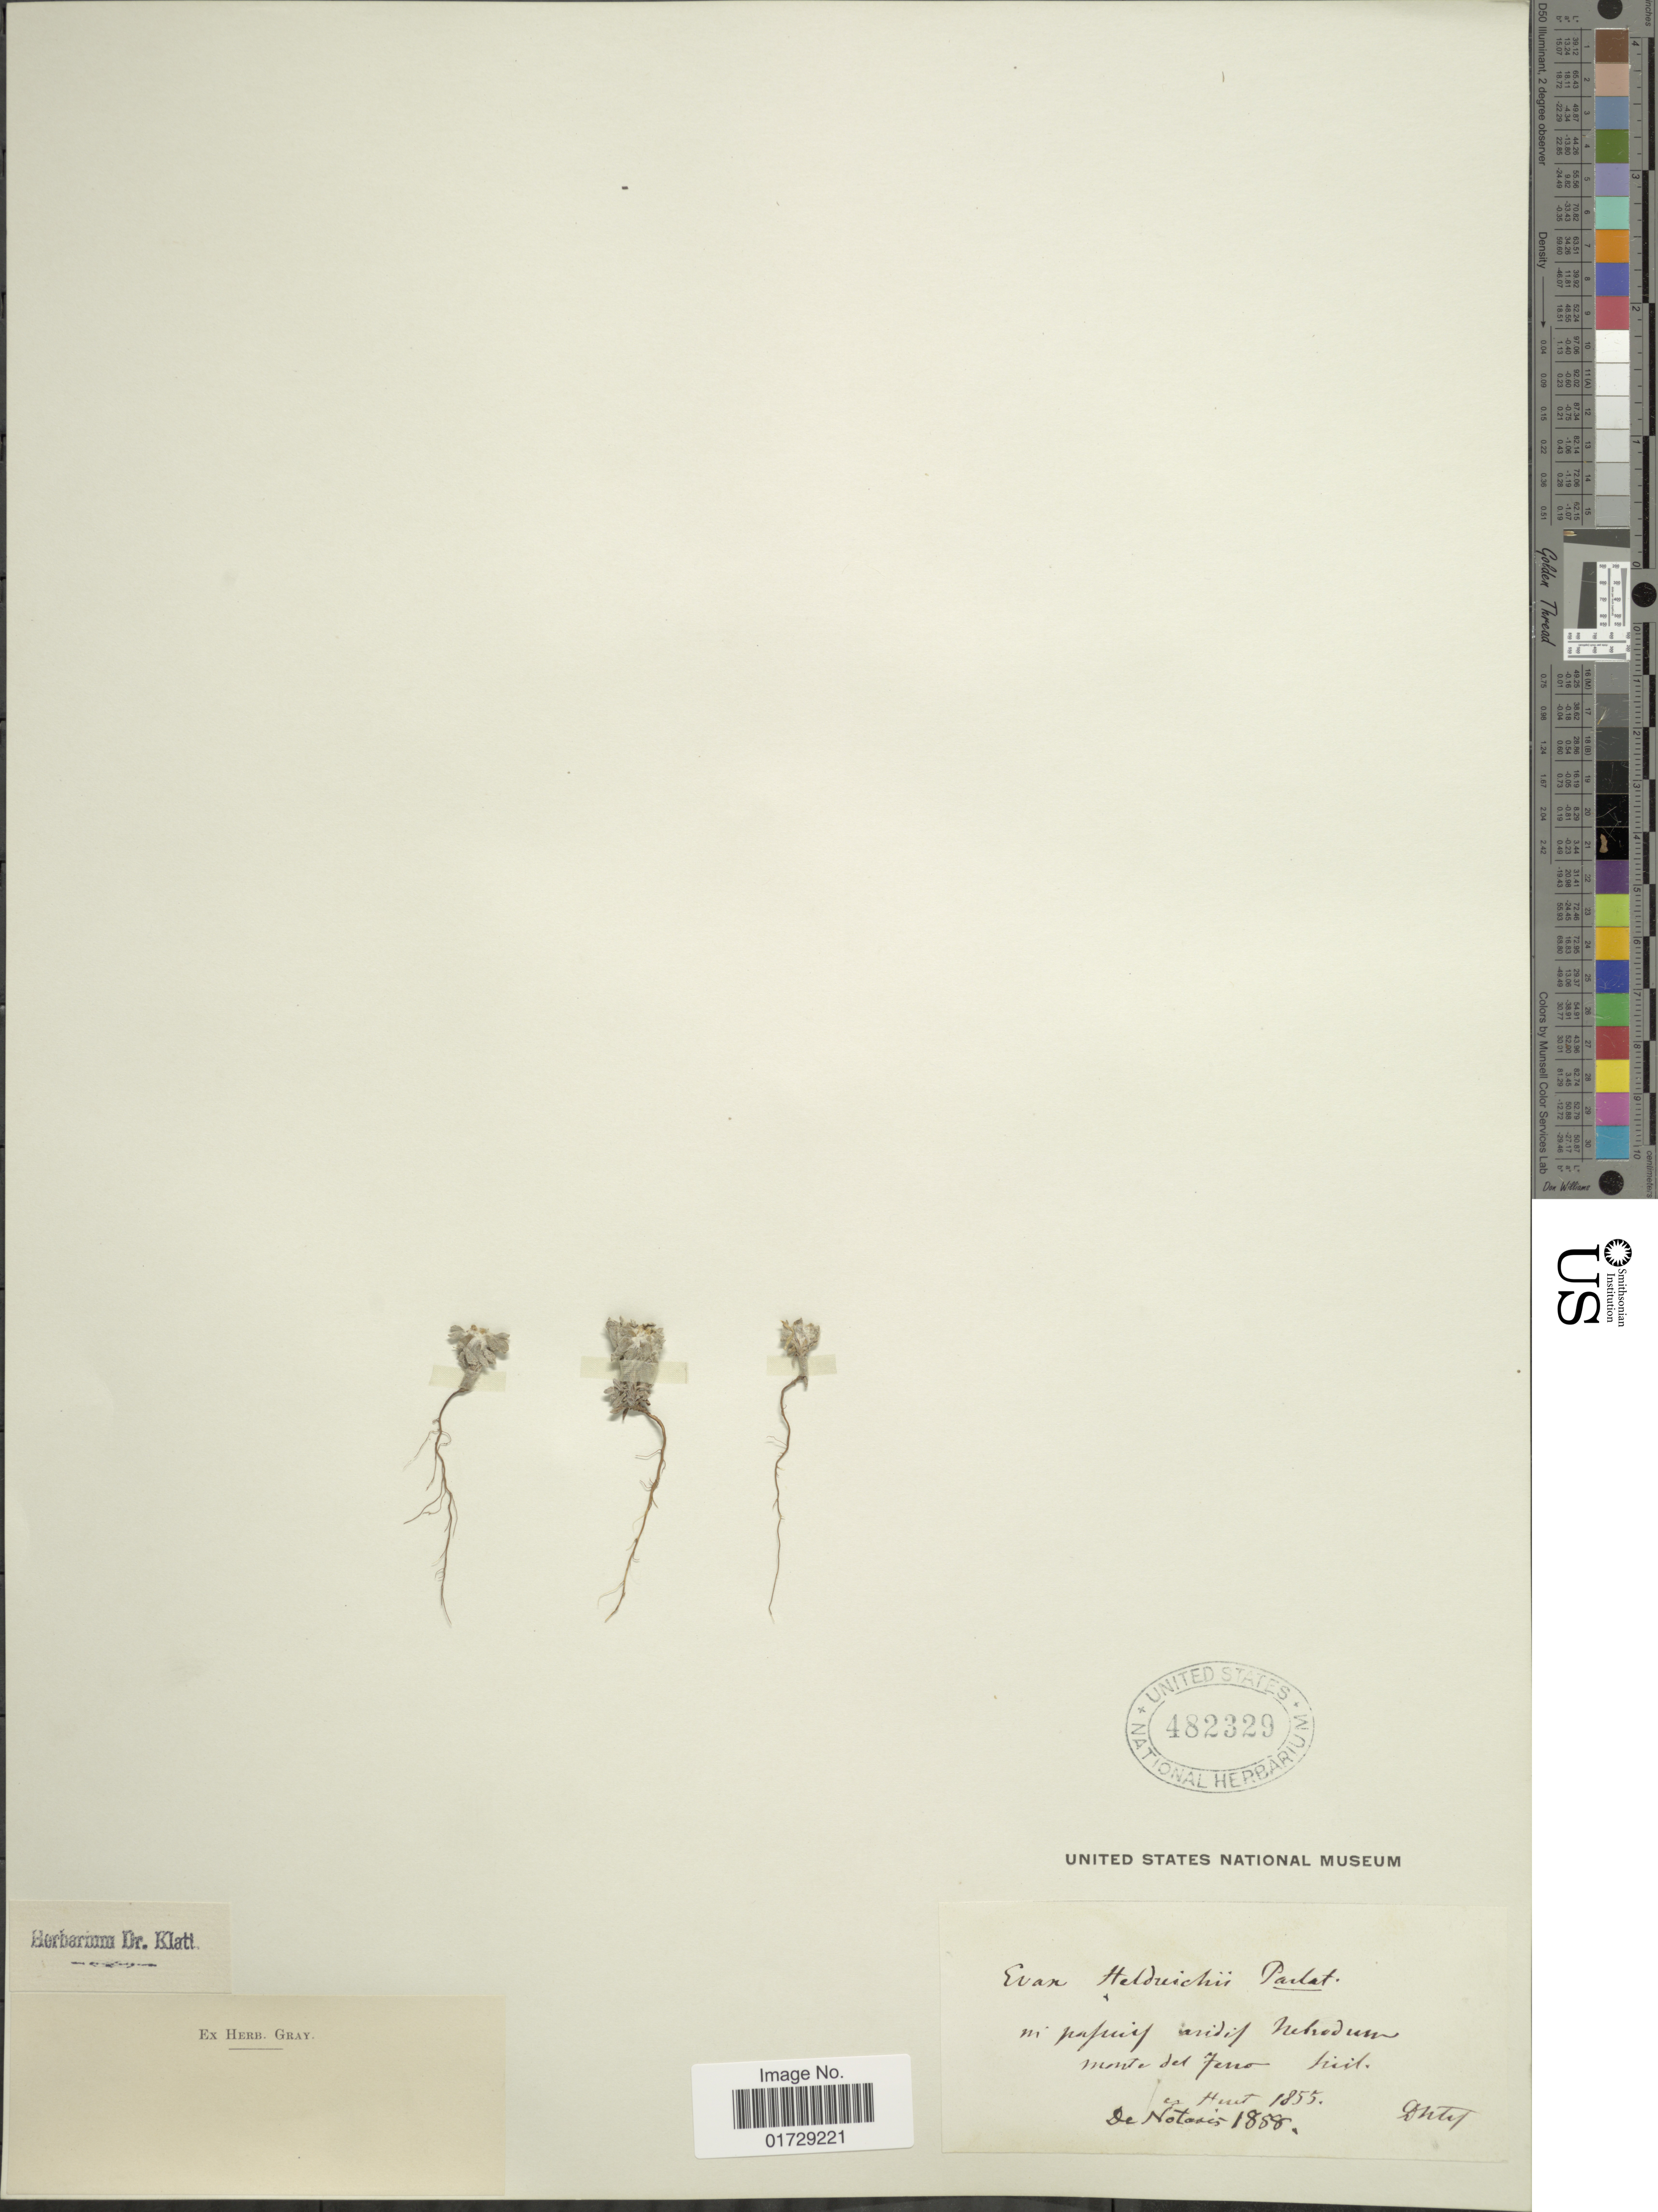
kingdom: Plantae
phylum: Tracheophyta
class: Magnoliopsida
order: Asterales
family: Asteraceae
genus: Evax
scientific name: Evax heldreichii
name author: Parl.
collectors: G. De Notaris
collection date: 1888-08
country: Italy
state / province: Lombardy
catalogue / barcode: US 482329